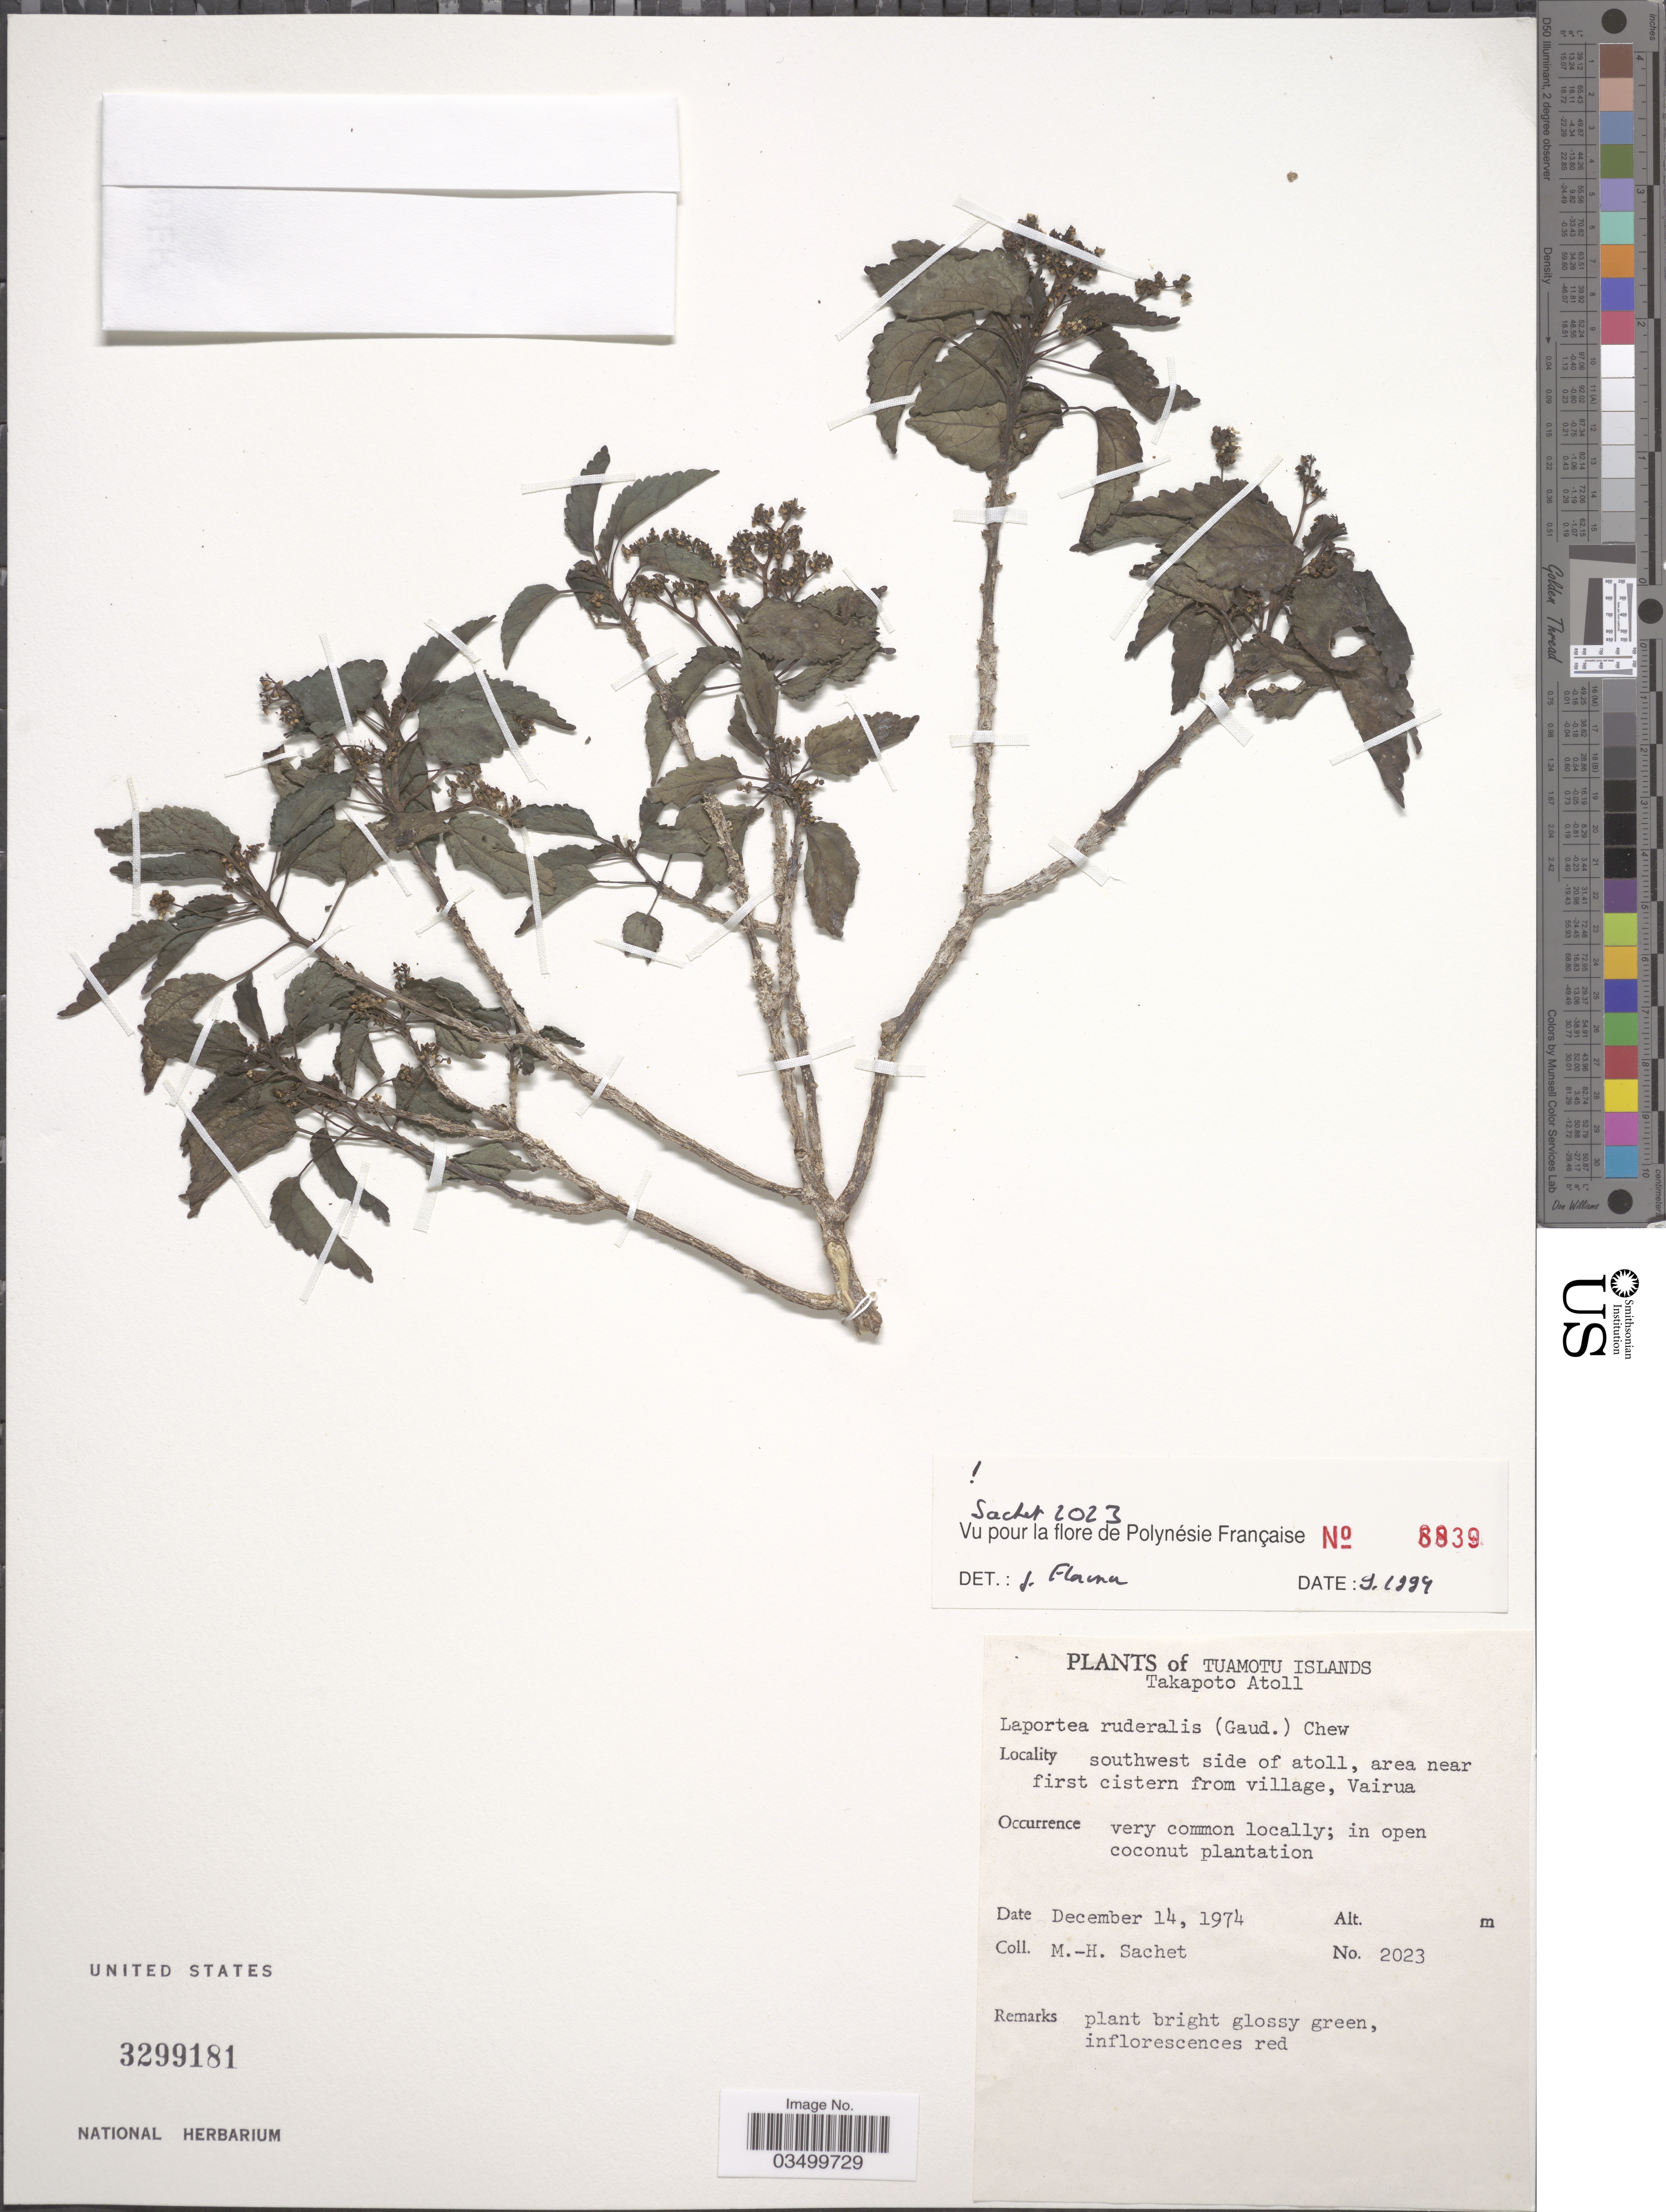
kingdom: Plantae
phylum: Tracheophyta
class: Magnoliopsida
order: Rosales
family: Urticaceae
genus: Laportea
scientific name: Laportea ruderalis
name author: (G. Forst.) Chew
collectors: M.-H. Sachet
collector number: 2023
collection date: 1974-12-14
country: French Polynesia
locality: Polynésie Française. Tuamoto Islands. Takapoto Atoll. Southwest side of atoll, area near first cistern from village, Vairua.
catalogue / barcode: US 3299181